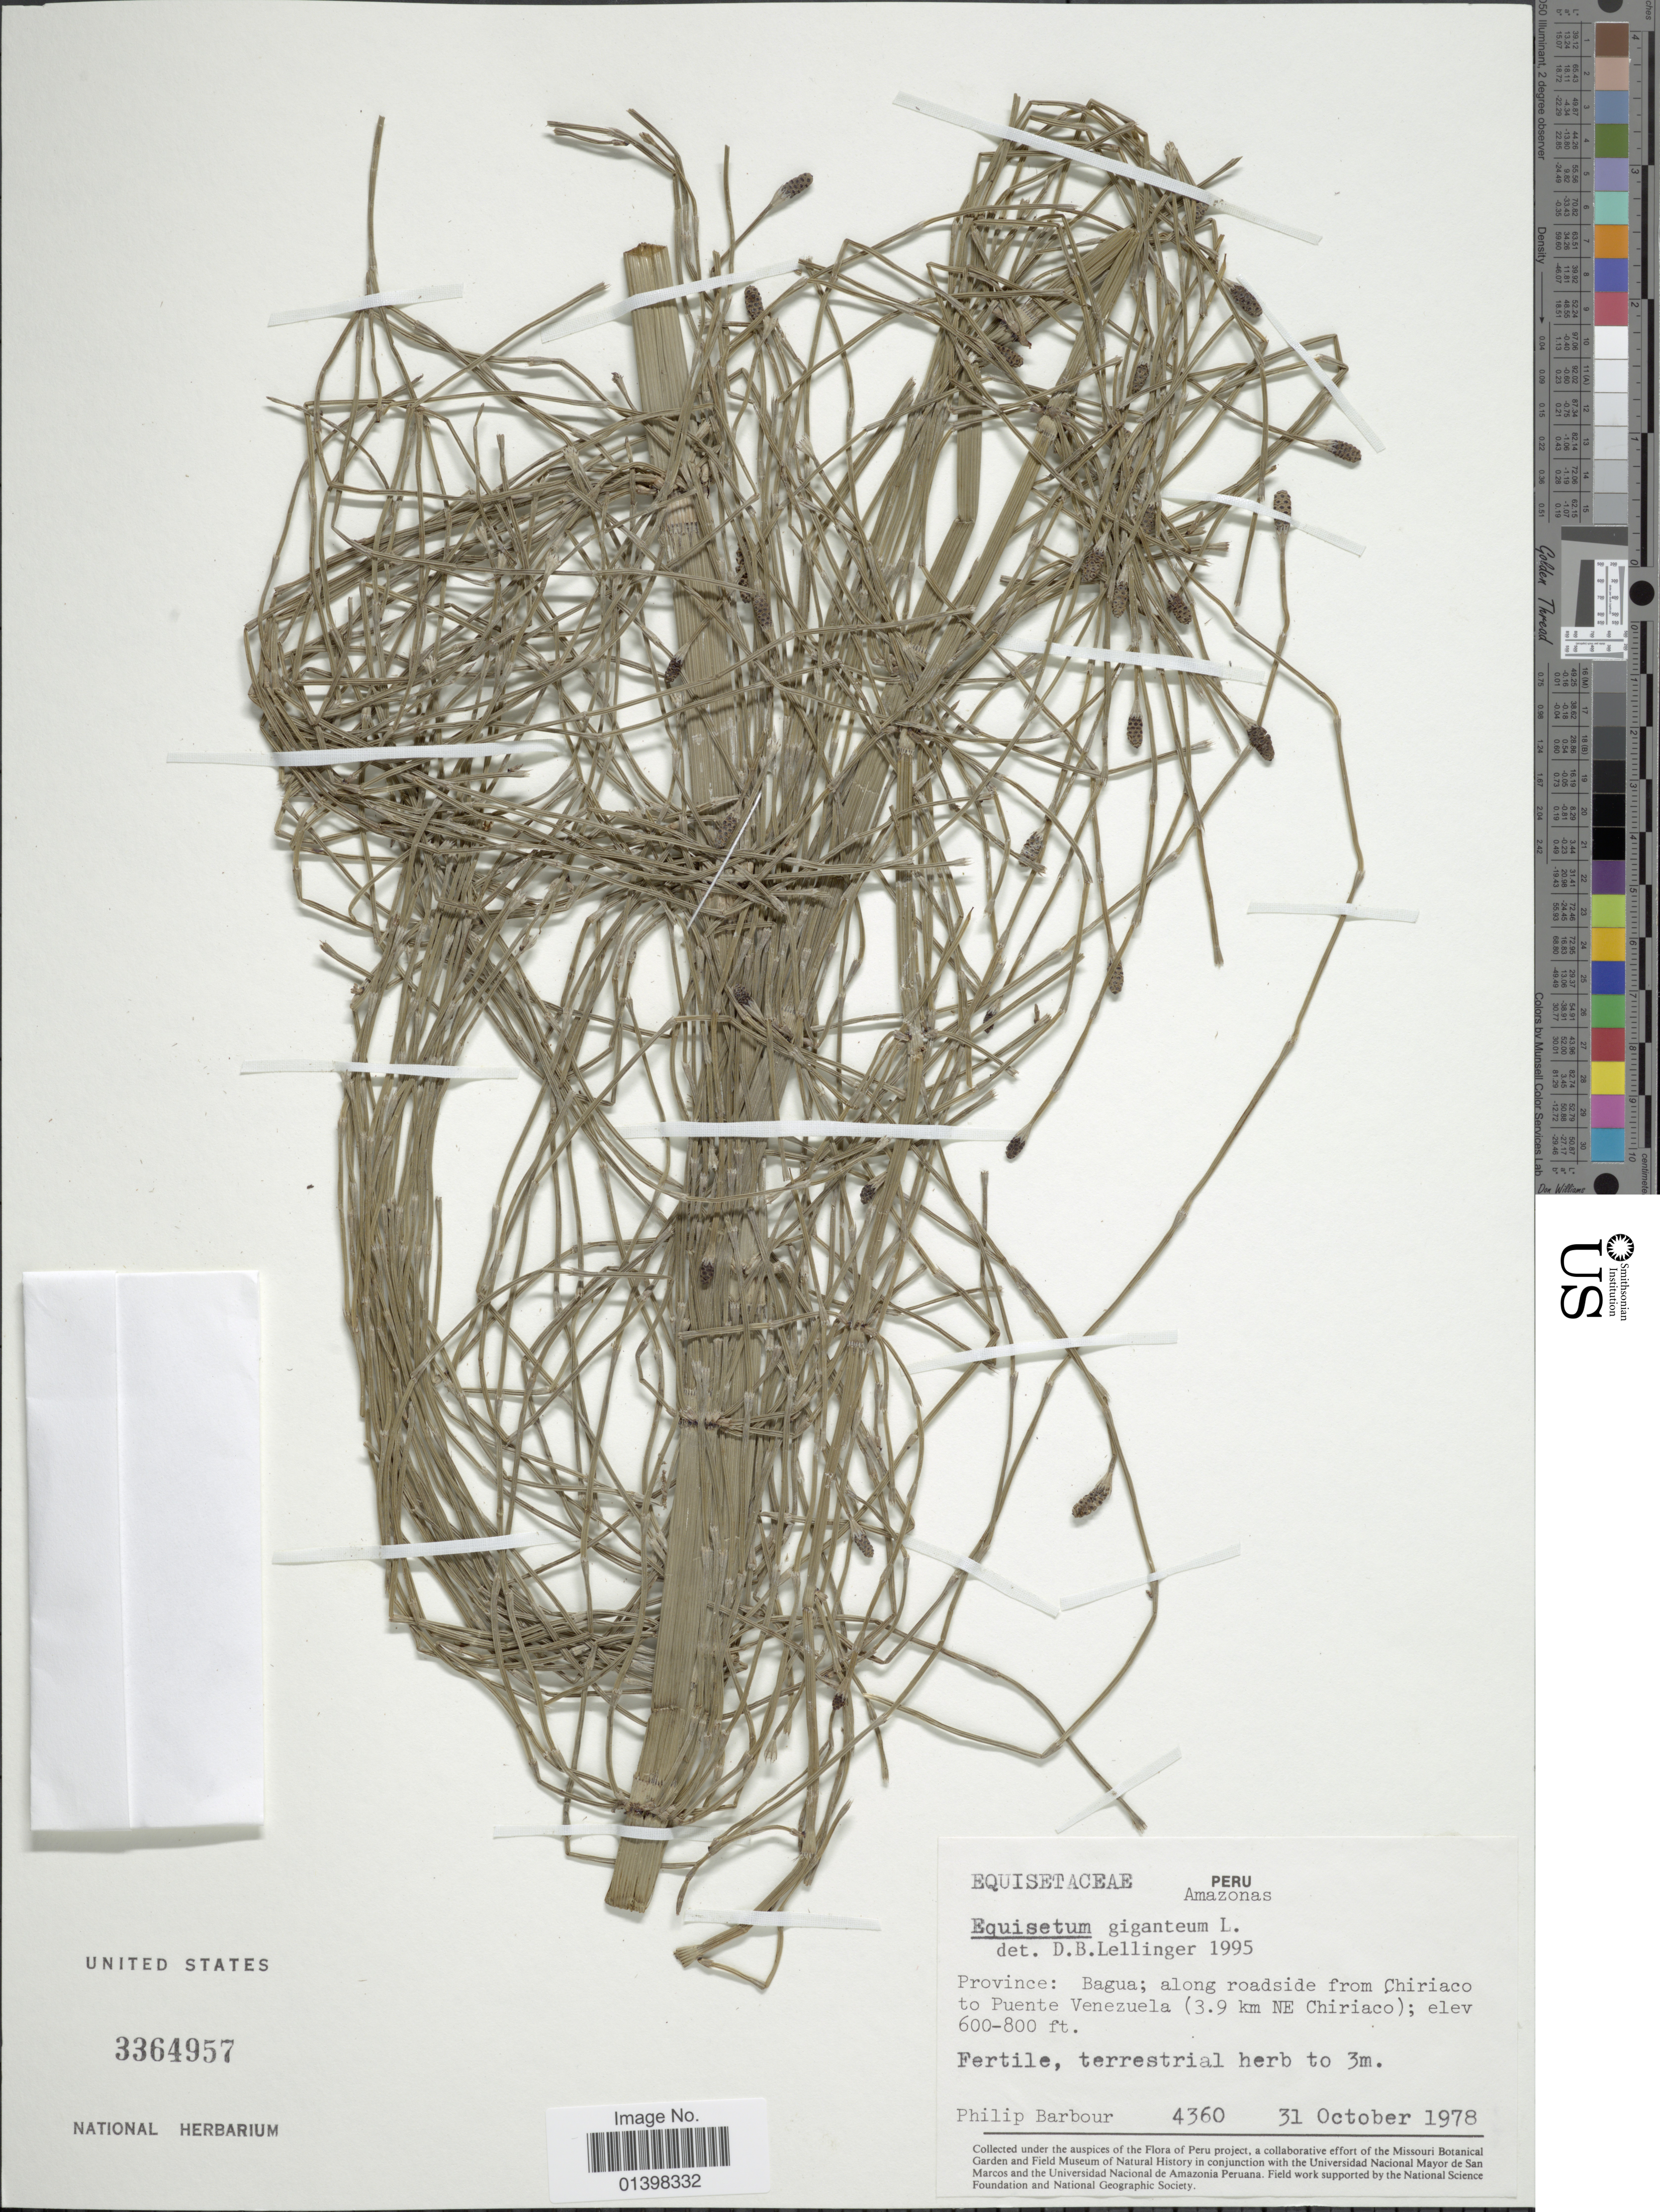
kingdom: Plantae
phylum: Tracheophyta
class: Polypodiopsida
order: Equisetales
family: Equisetaceae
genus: Equisetum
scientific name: Equisetum giganteum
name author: L.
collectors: P. Barbour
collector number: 4360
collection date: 1978-10-31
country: Peru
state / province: Amazonas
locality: Province: Bagua; along roadside from Chiriaco to Puente venezuela (3.9 km NE of Chiriaco)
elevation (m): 183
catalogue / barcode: US 3364957